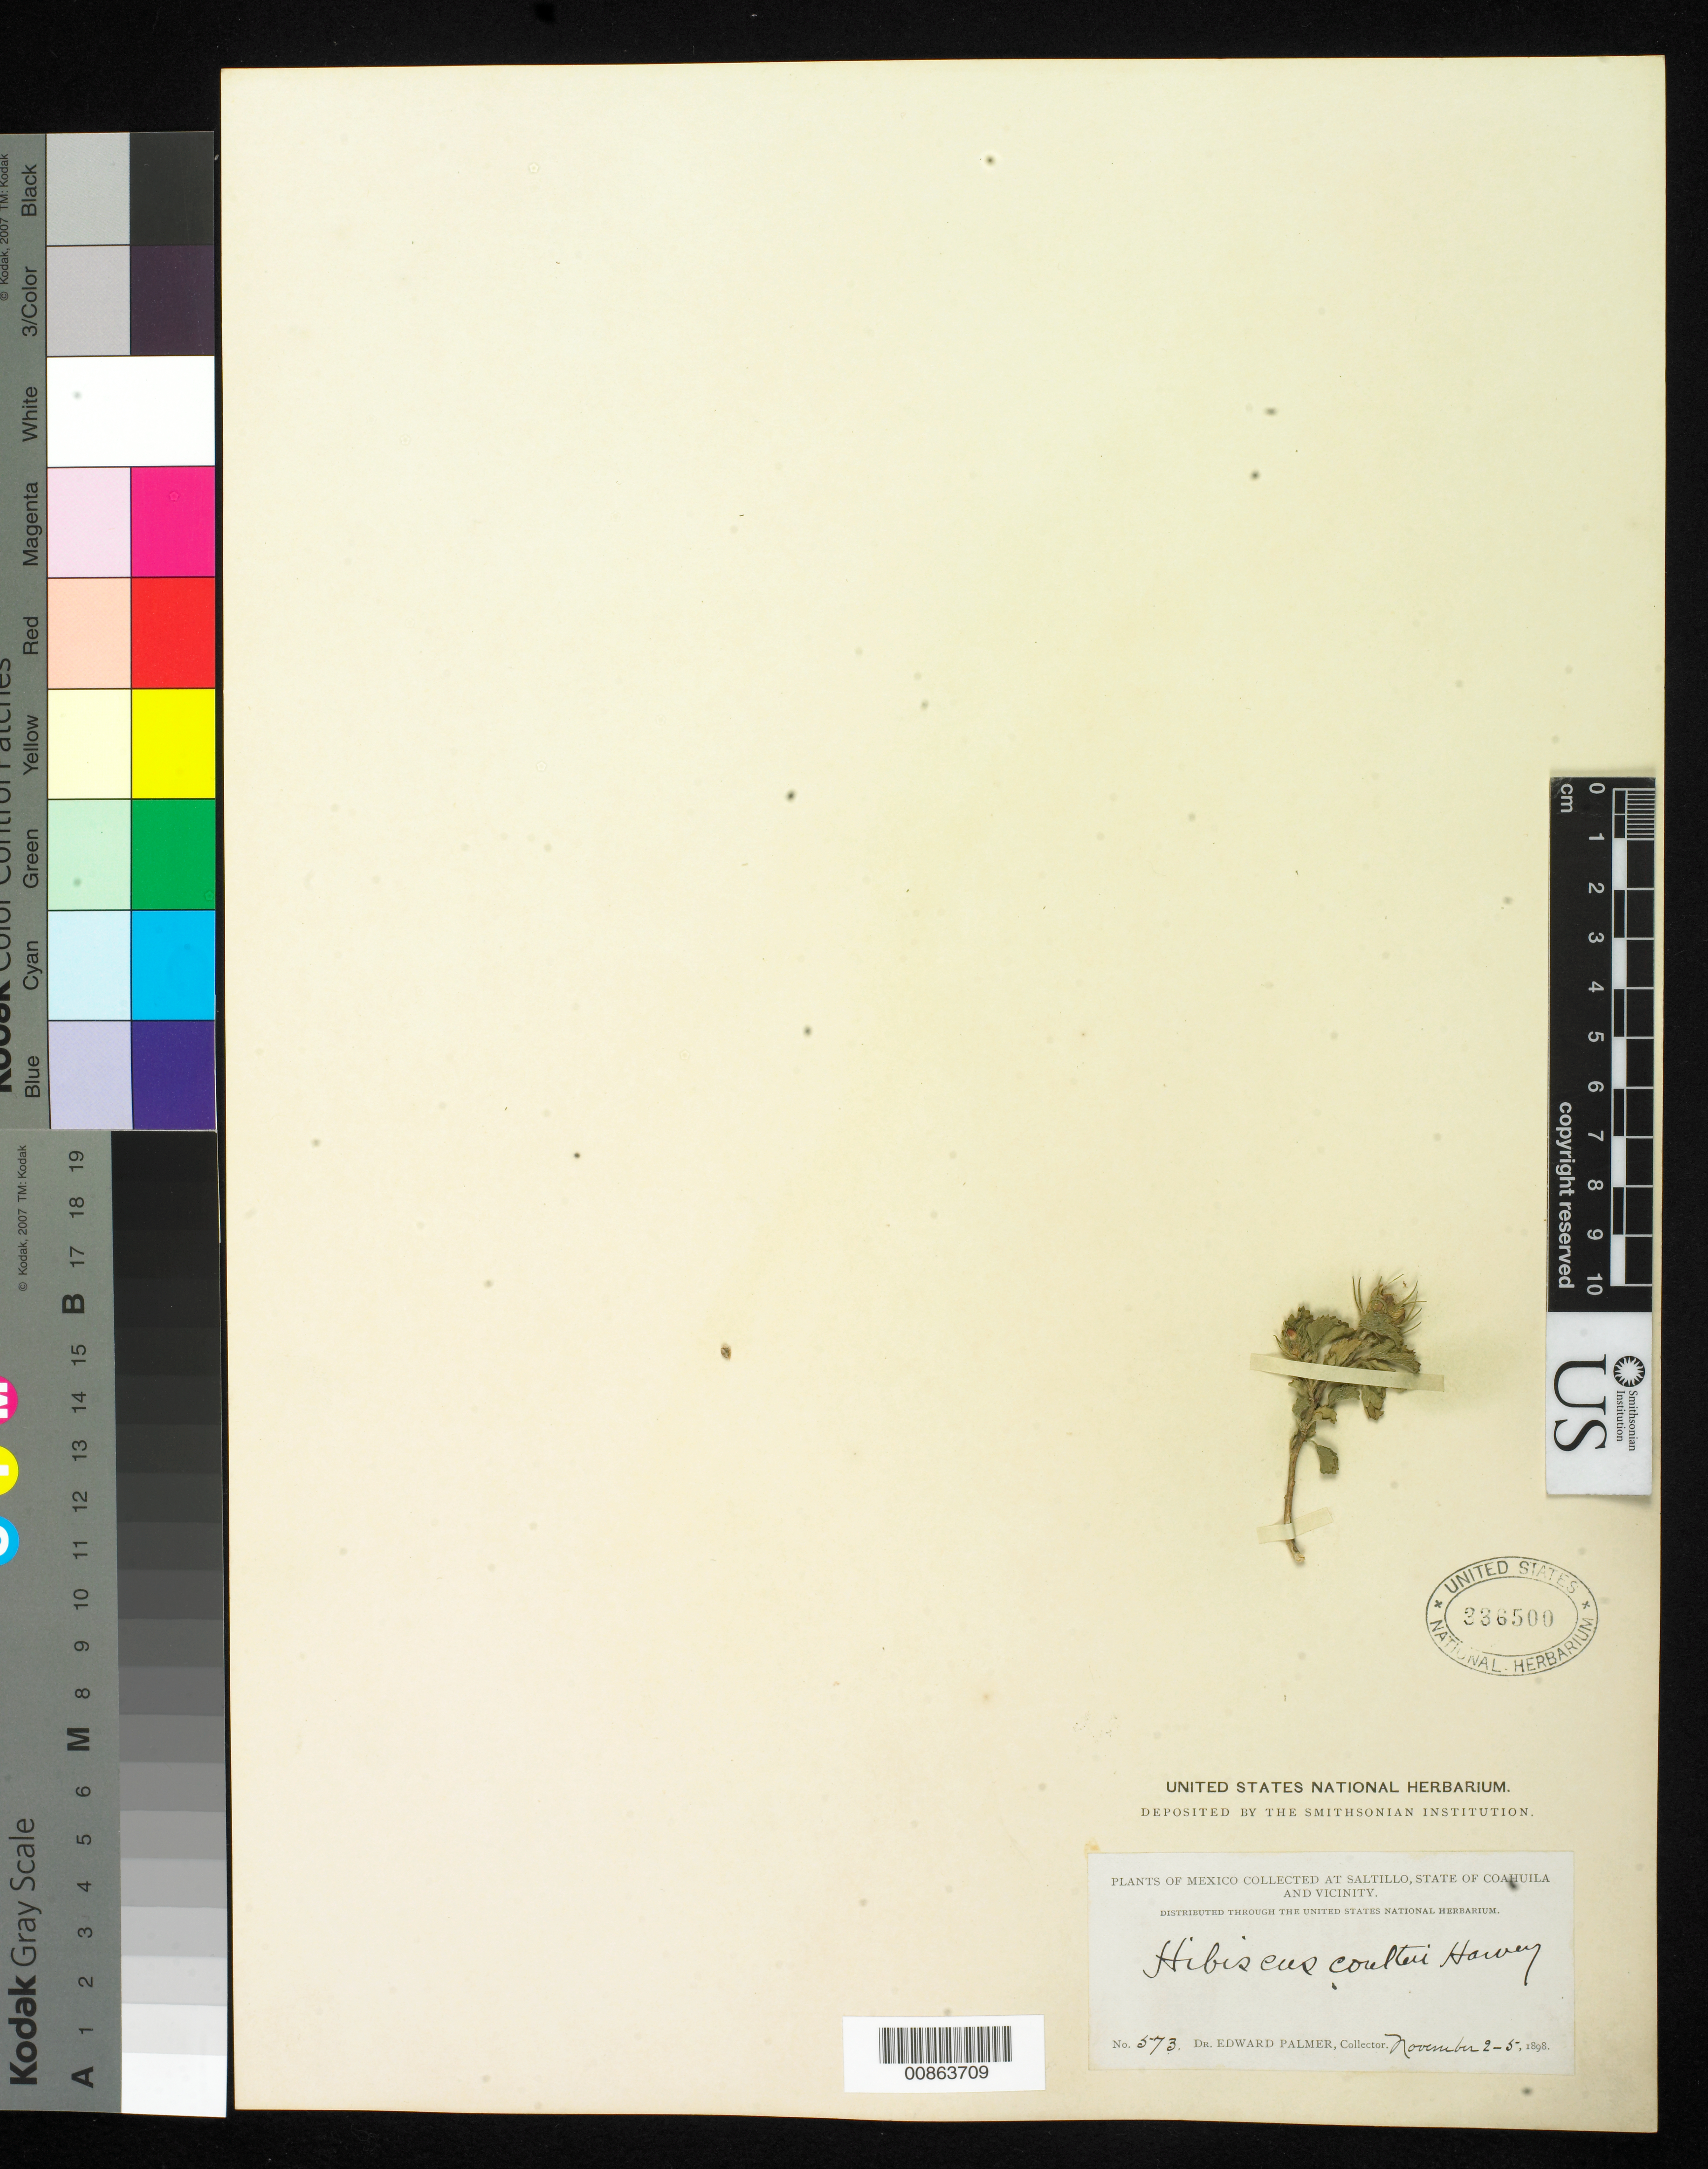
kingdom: Plantae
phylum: Tracheophyta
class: Magnoliopsida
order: Malvales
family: Malvaceae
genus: Hibiscus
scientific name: Hibiscus coulteri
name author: Harv. ex A. Gray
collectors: E. Palmer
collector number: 573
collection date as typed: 02 Nov 1898 to 05 Nov 1898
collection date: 1898-11-02/1898-11-05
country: Mexico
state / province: Coahuila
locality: Saltillo, Coahuila and vicinity.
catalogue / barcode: US 336500